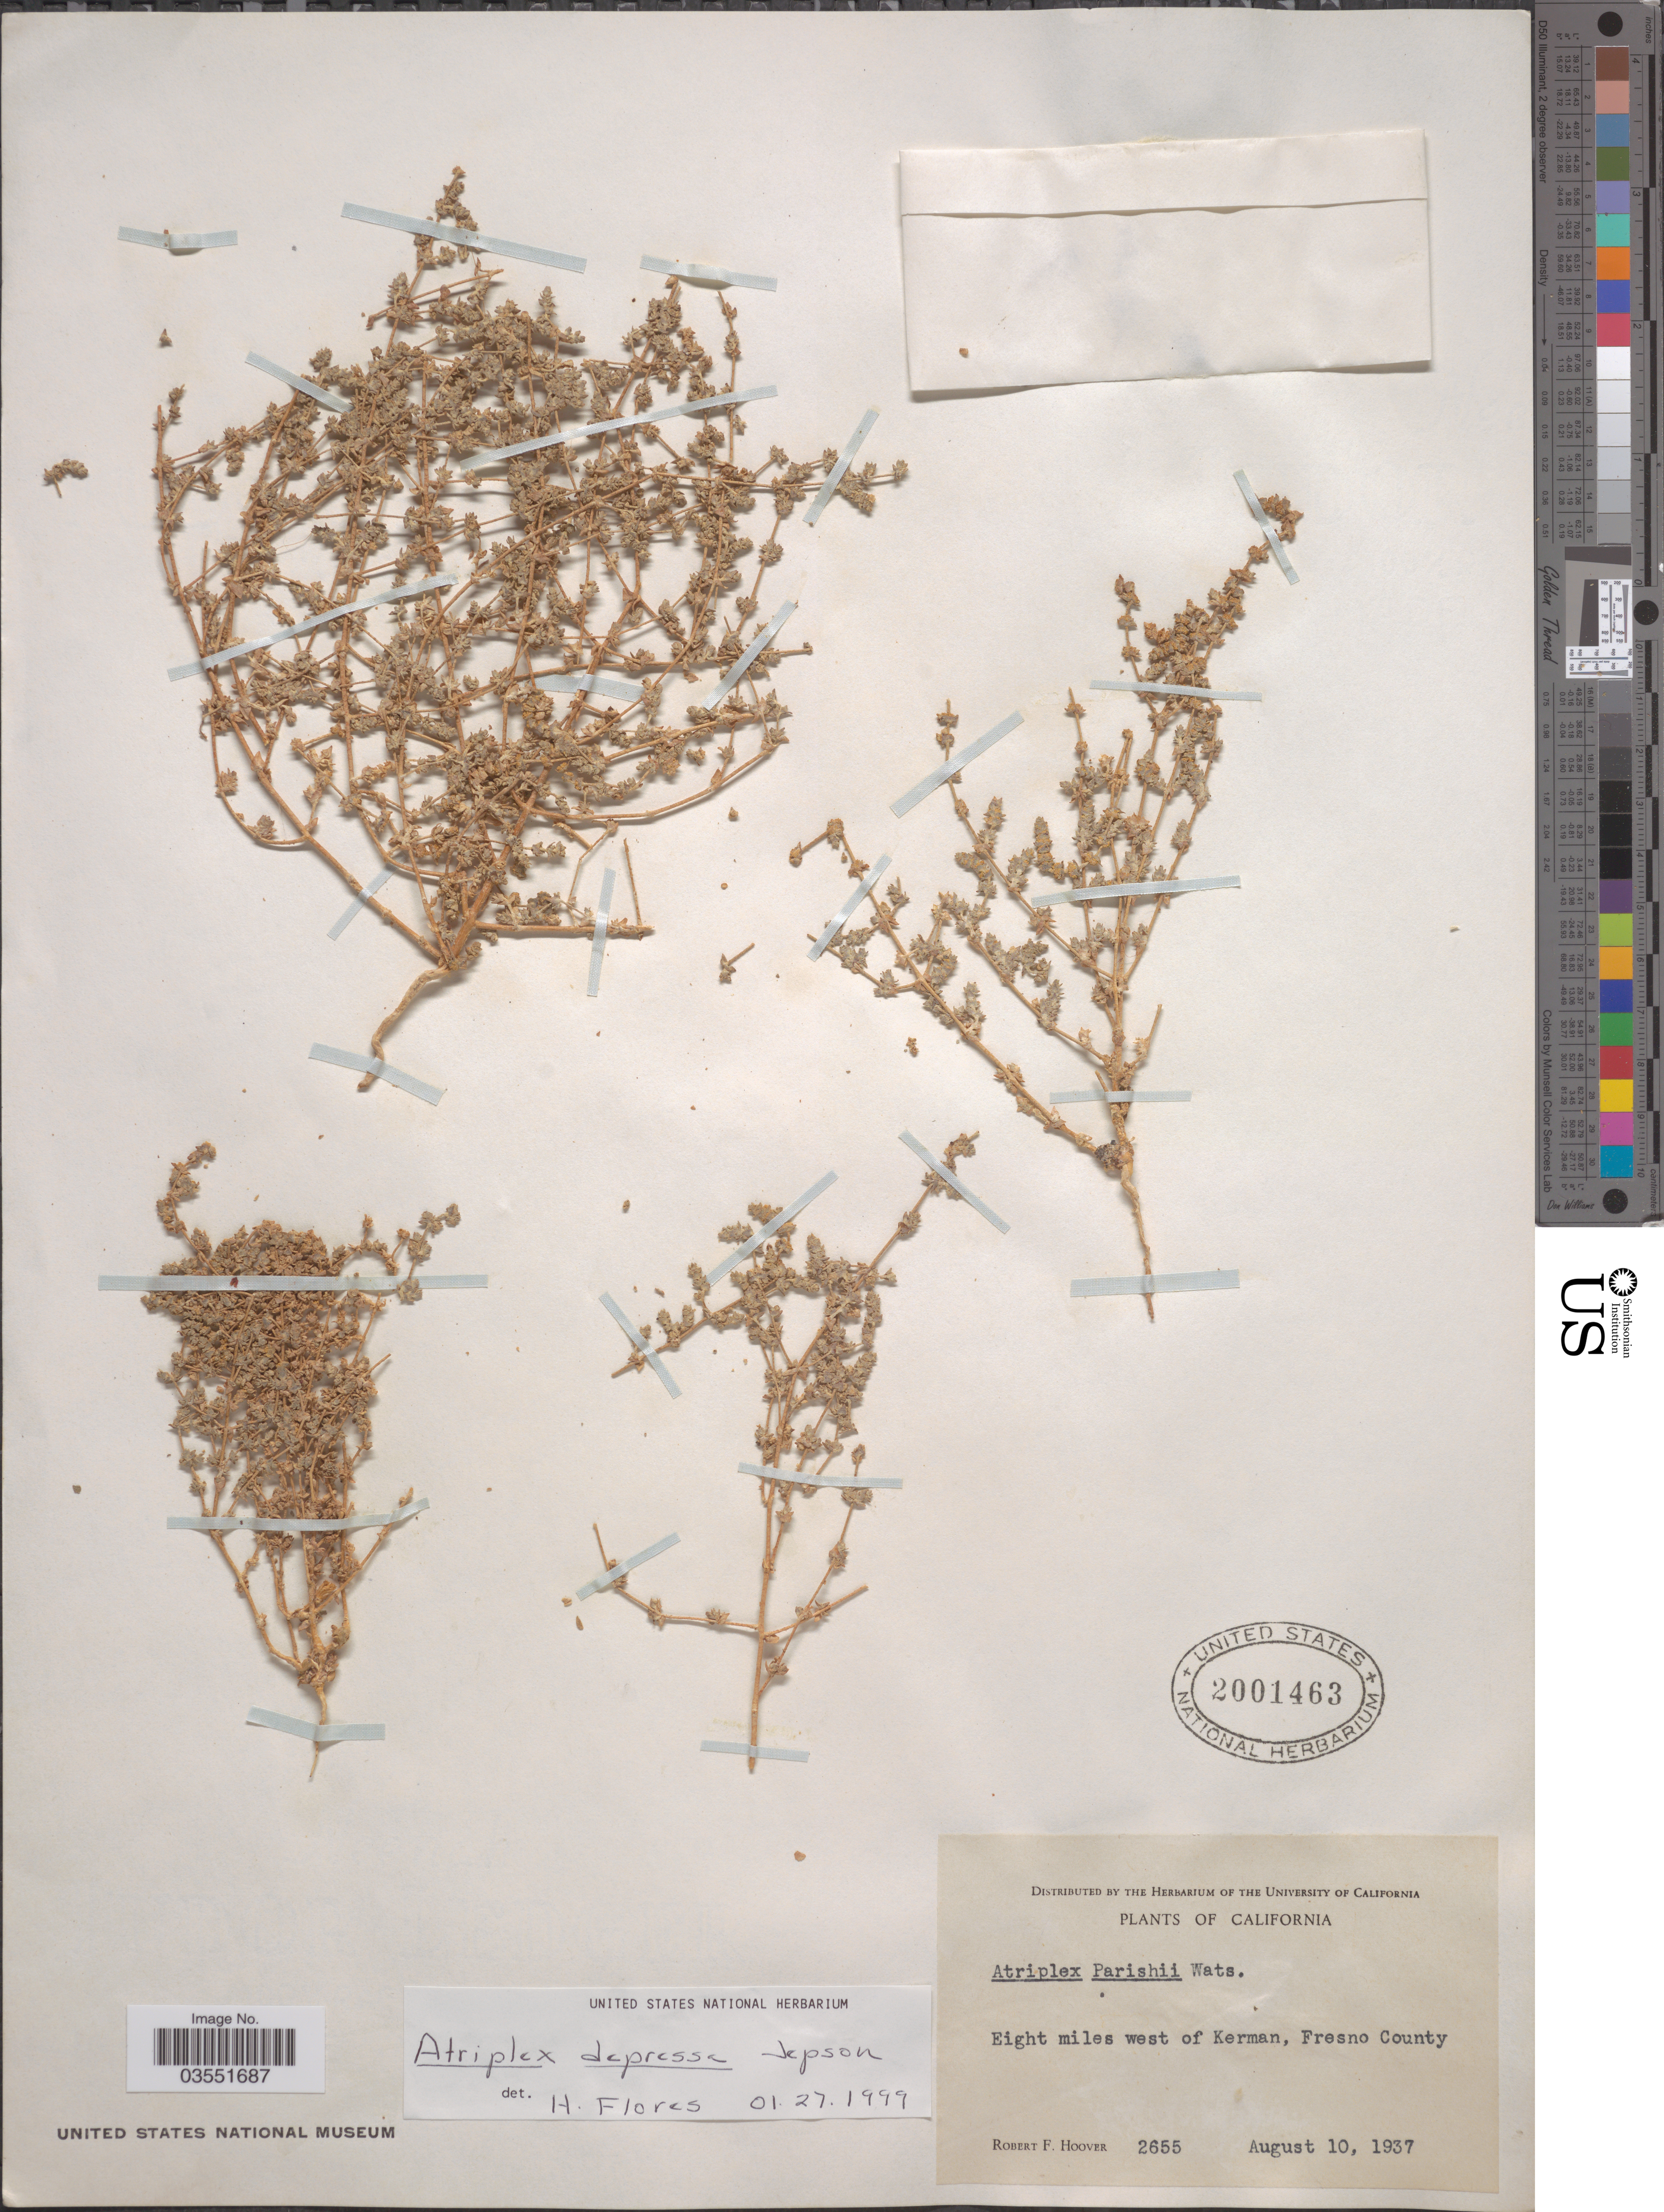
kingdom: Plantae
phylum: Tracheophyta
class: Magnoliopsida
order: Caryophyllales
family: Amaranthaceae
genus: Atriplex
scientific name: Atriplex depressa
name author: Jeps.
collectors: R. F. Hoover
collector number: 2655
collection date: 1937-08-10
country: United States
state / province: California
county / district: Fresno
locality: Eight miles west of Kerman, Fresno County.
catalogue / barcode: US 2001463